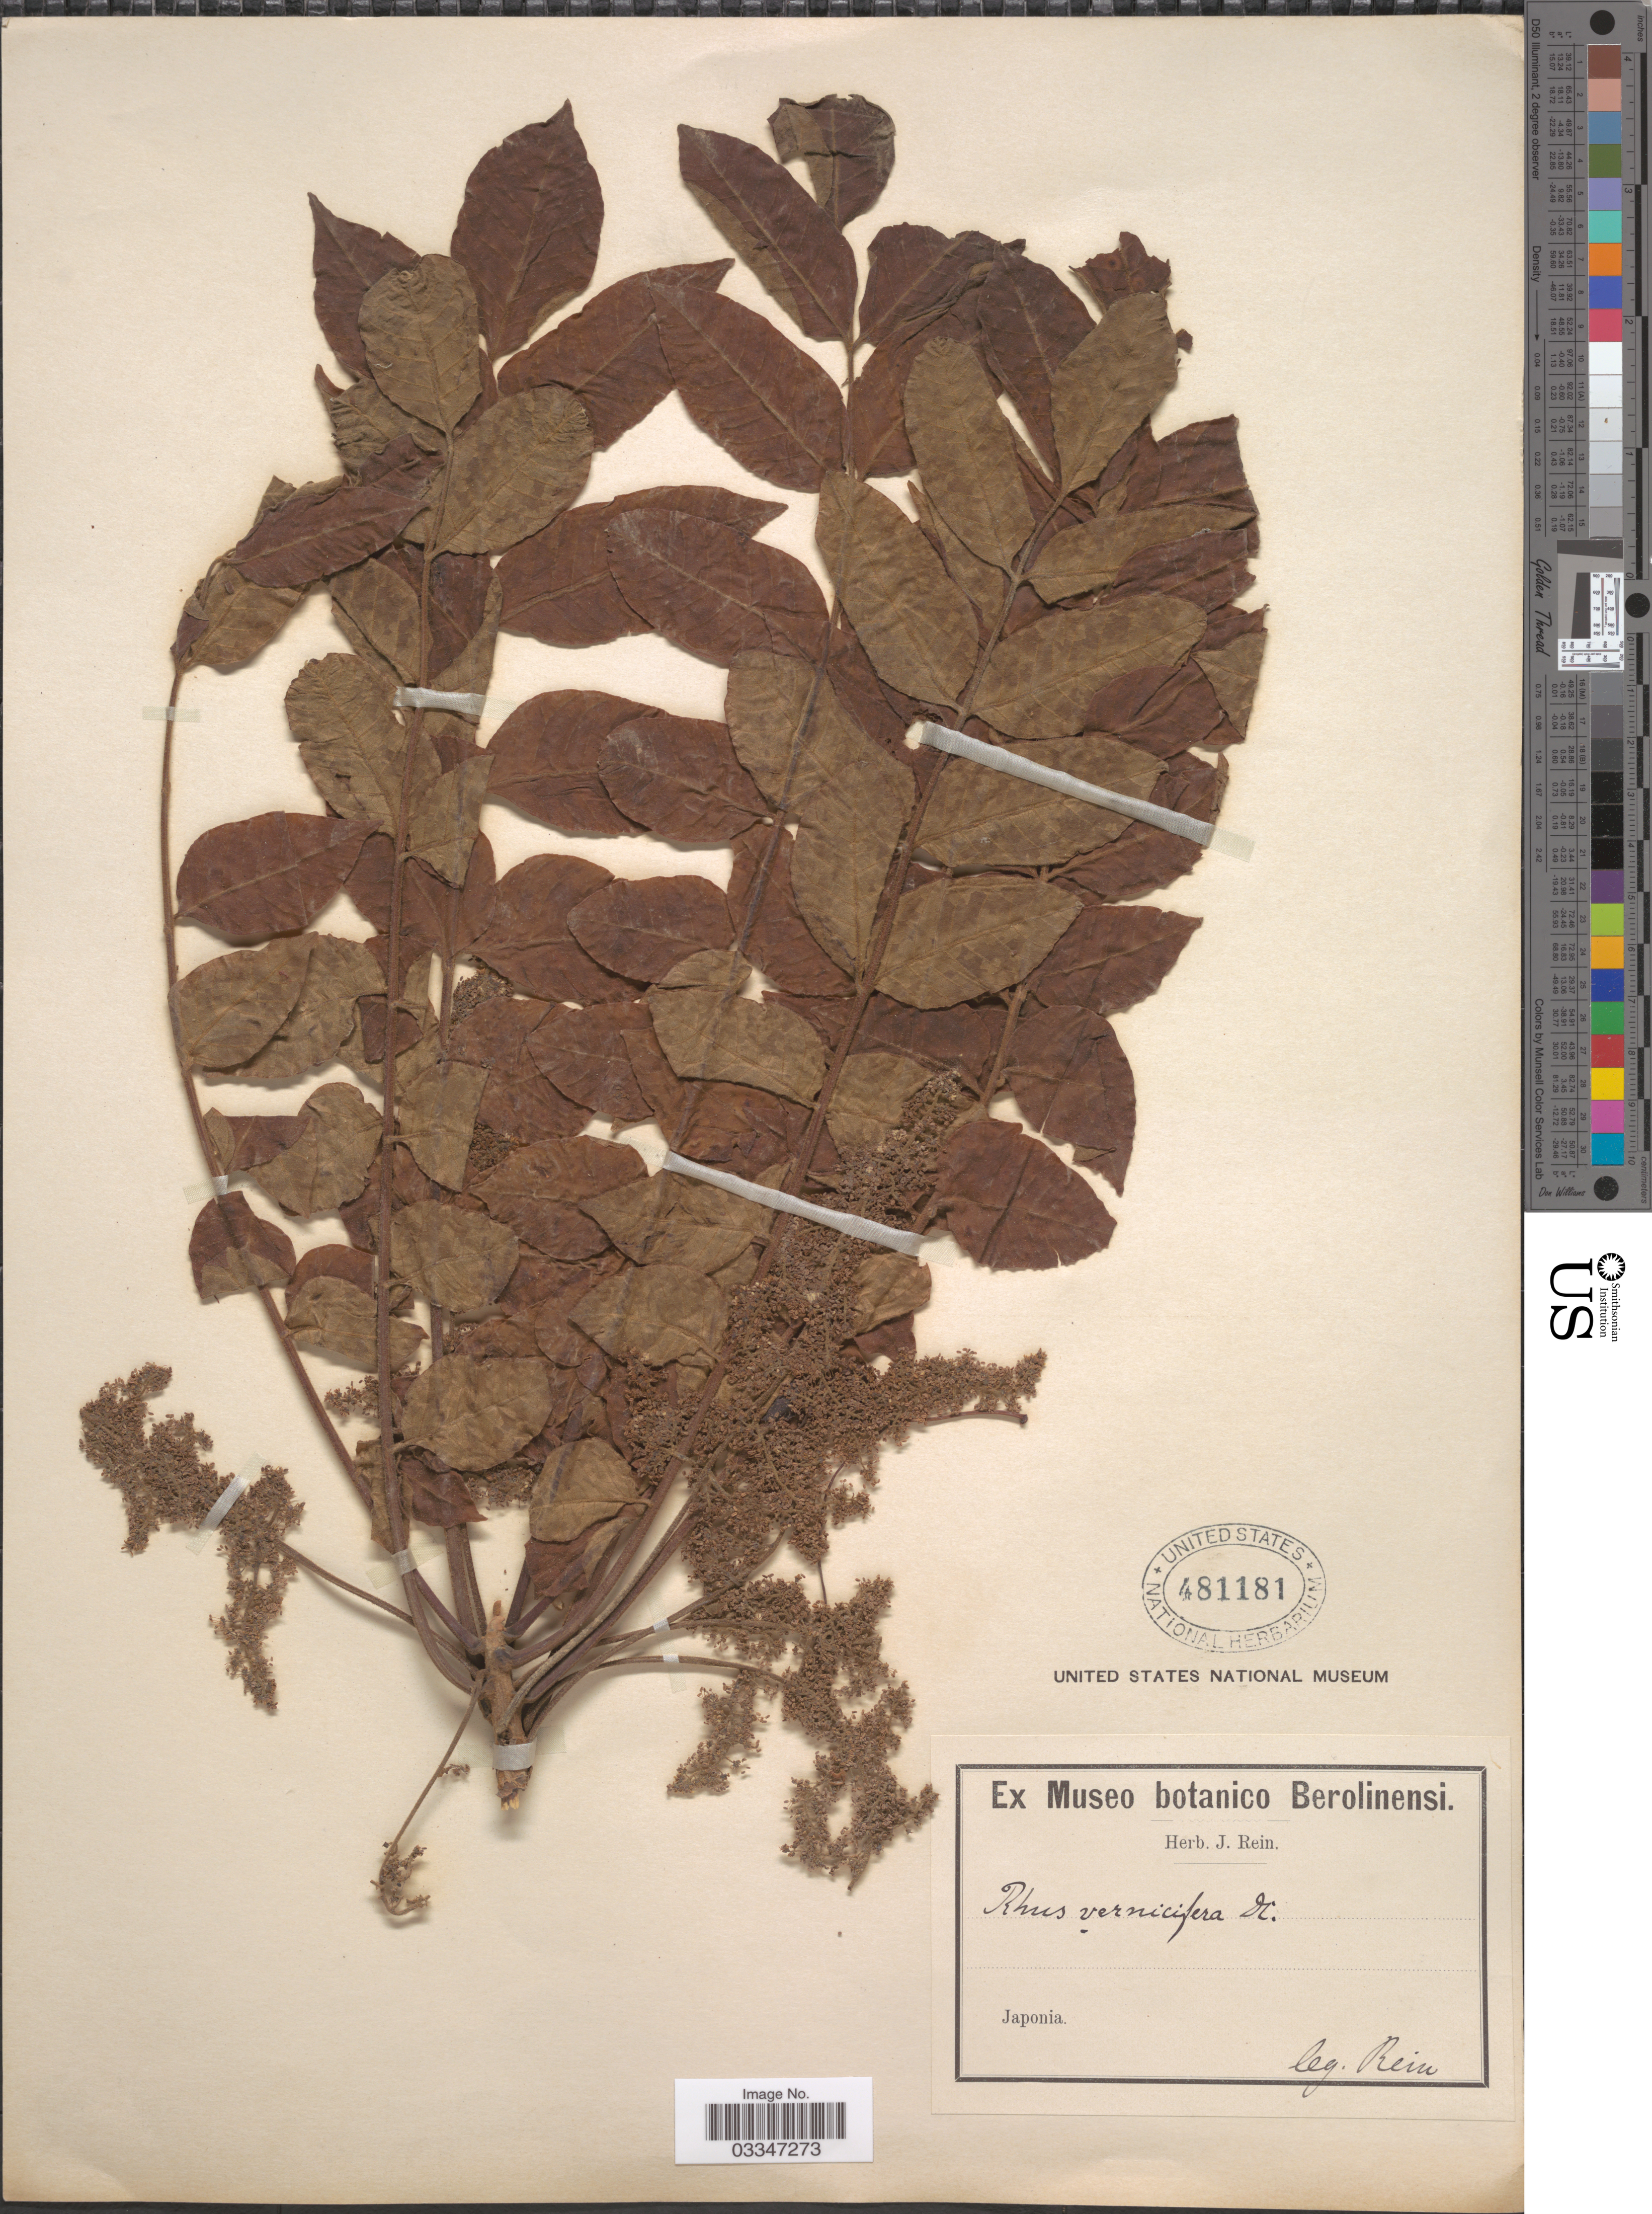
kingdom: Plantae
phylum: Tracheophyta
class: Magnoliopsida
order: Sapindales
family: Anacardiaceae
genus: Rhus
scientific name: Rhus verniciflua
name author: Stokes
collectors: J. Rein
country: Japan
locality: Japonia.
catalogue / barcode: US 481181